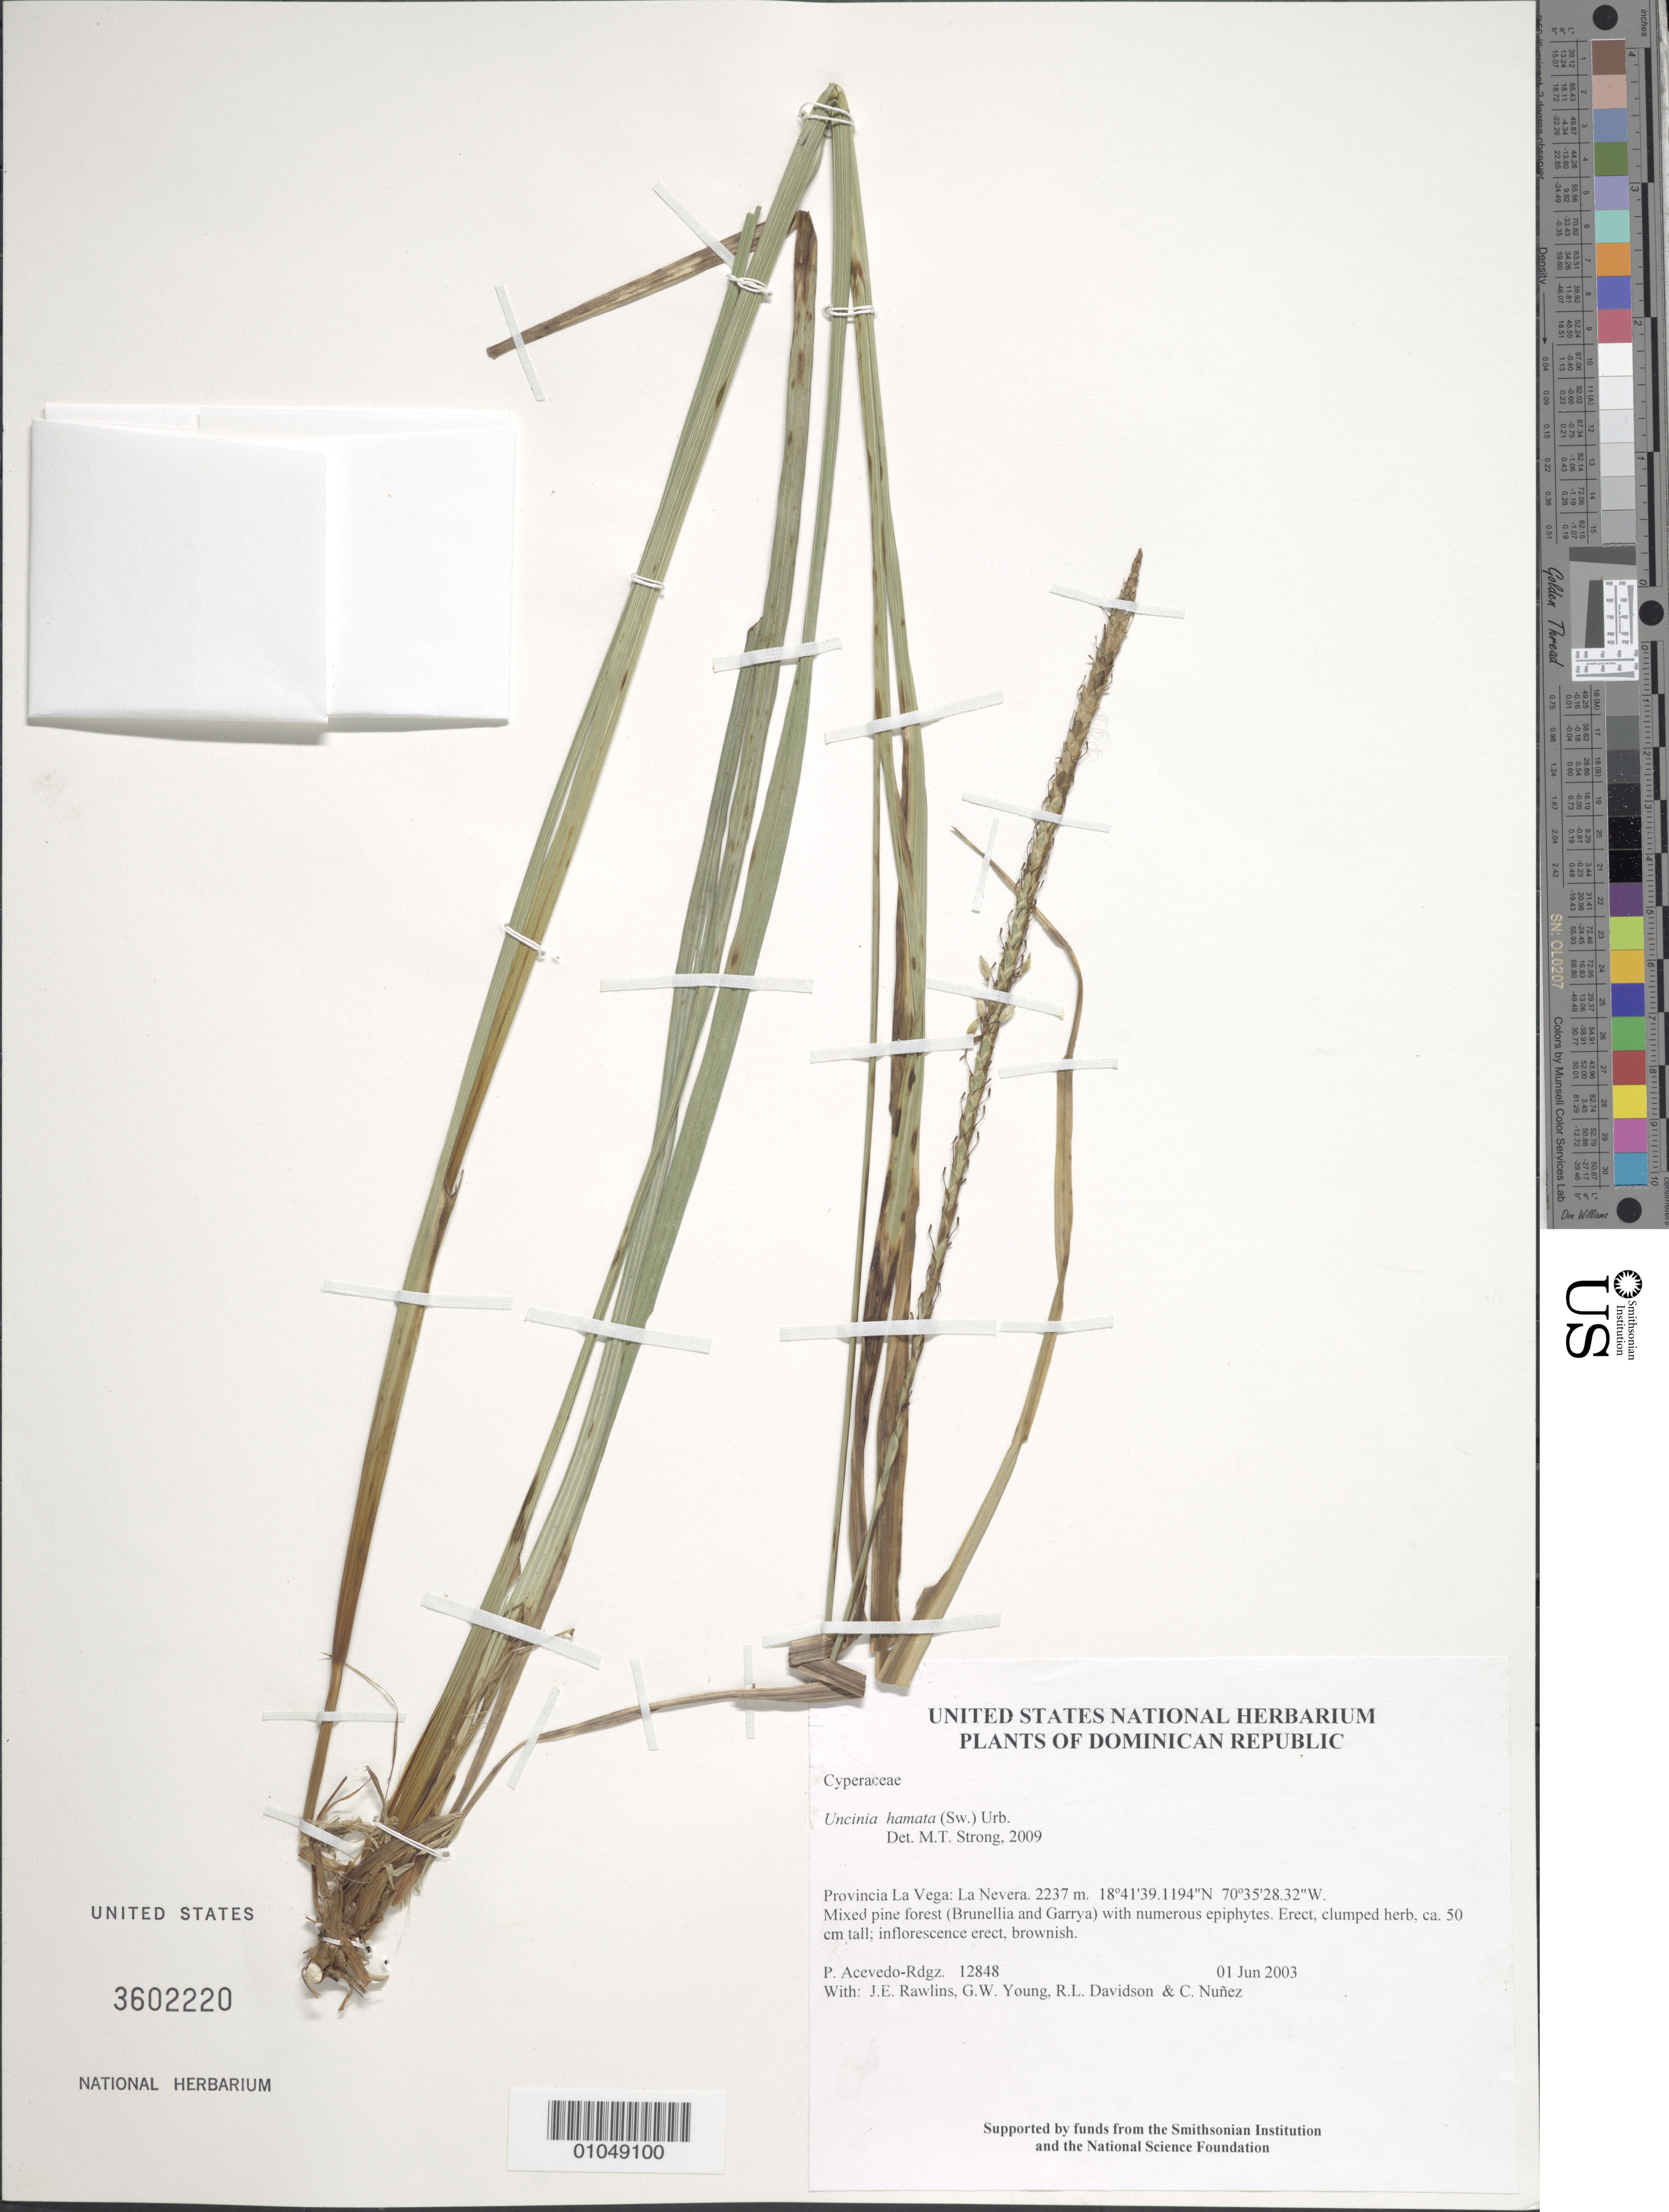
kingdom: Plantae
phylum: Tracheophyta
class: Liliopsida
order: Poales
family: Cyperaceae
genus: Carex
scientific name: Carex hamata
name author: Sw.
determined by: Strong, M. T., (US), Smithsonian Institution - National Museum of Natural History (UNITED STATES)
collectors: P. Acevedo-Rodr., J. Rawlins, G. Young, R. Davidson & C. Nunez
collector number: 12848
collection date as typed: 01 Jun 2003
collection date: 2003-06-01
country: Dominican Republic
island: Hispaniola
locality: Provincia La Vega: La Nevera.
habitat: Mixed pine forest (Brunellia and Garrya) with numerous epiphytes.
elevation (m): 2237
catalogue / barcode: US 3602220